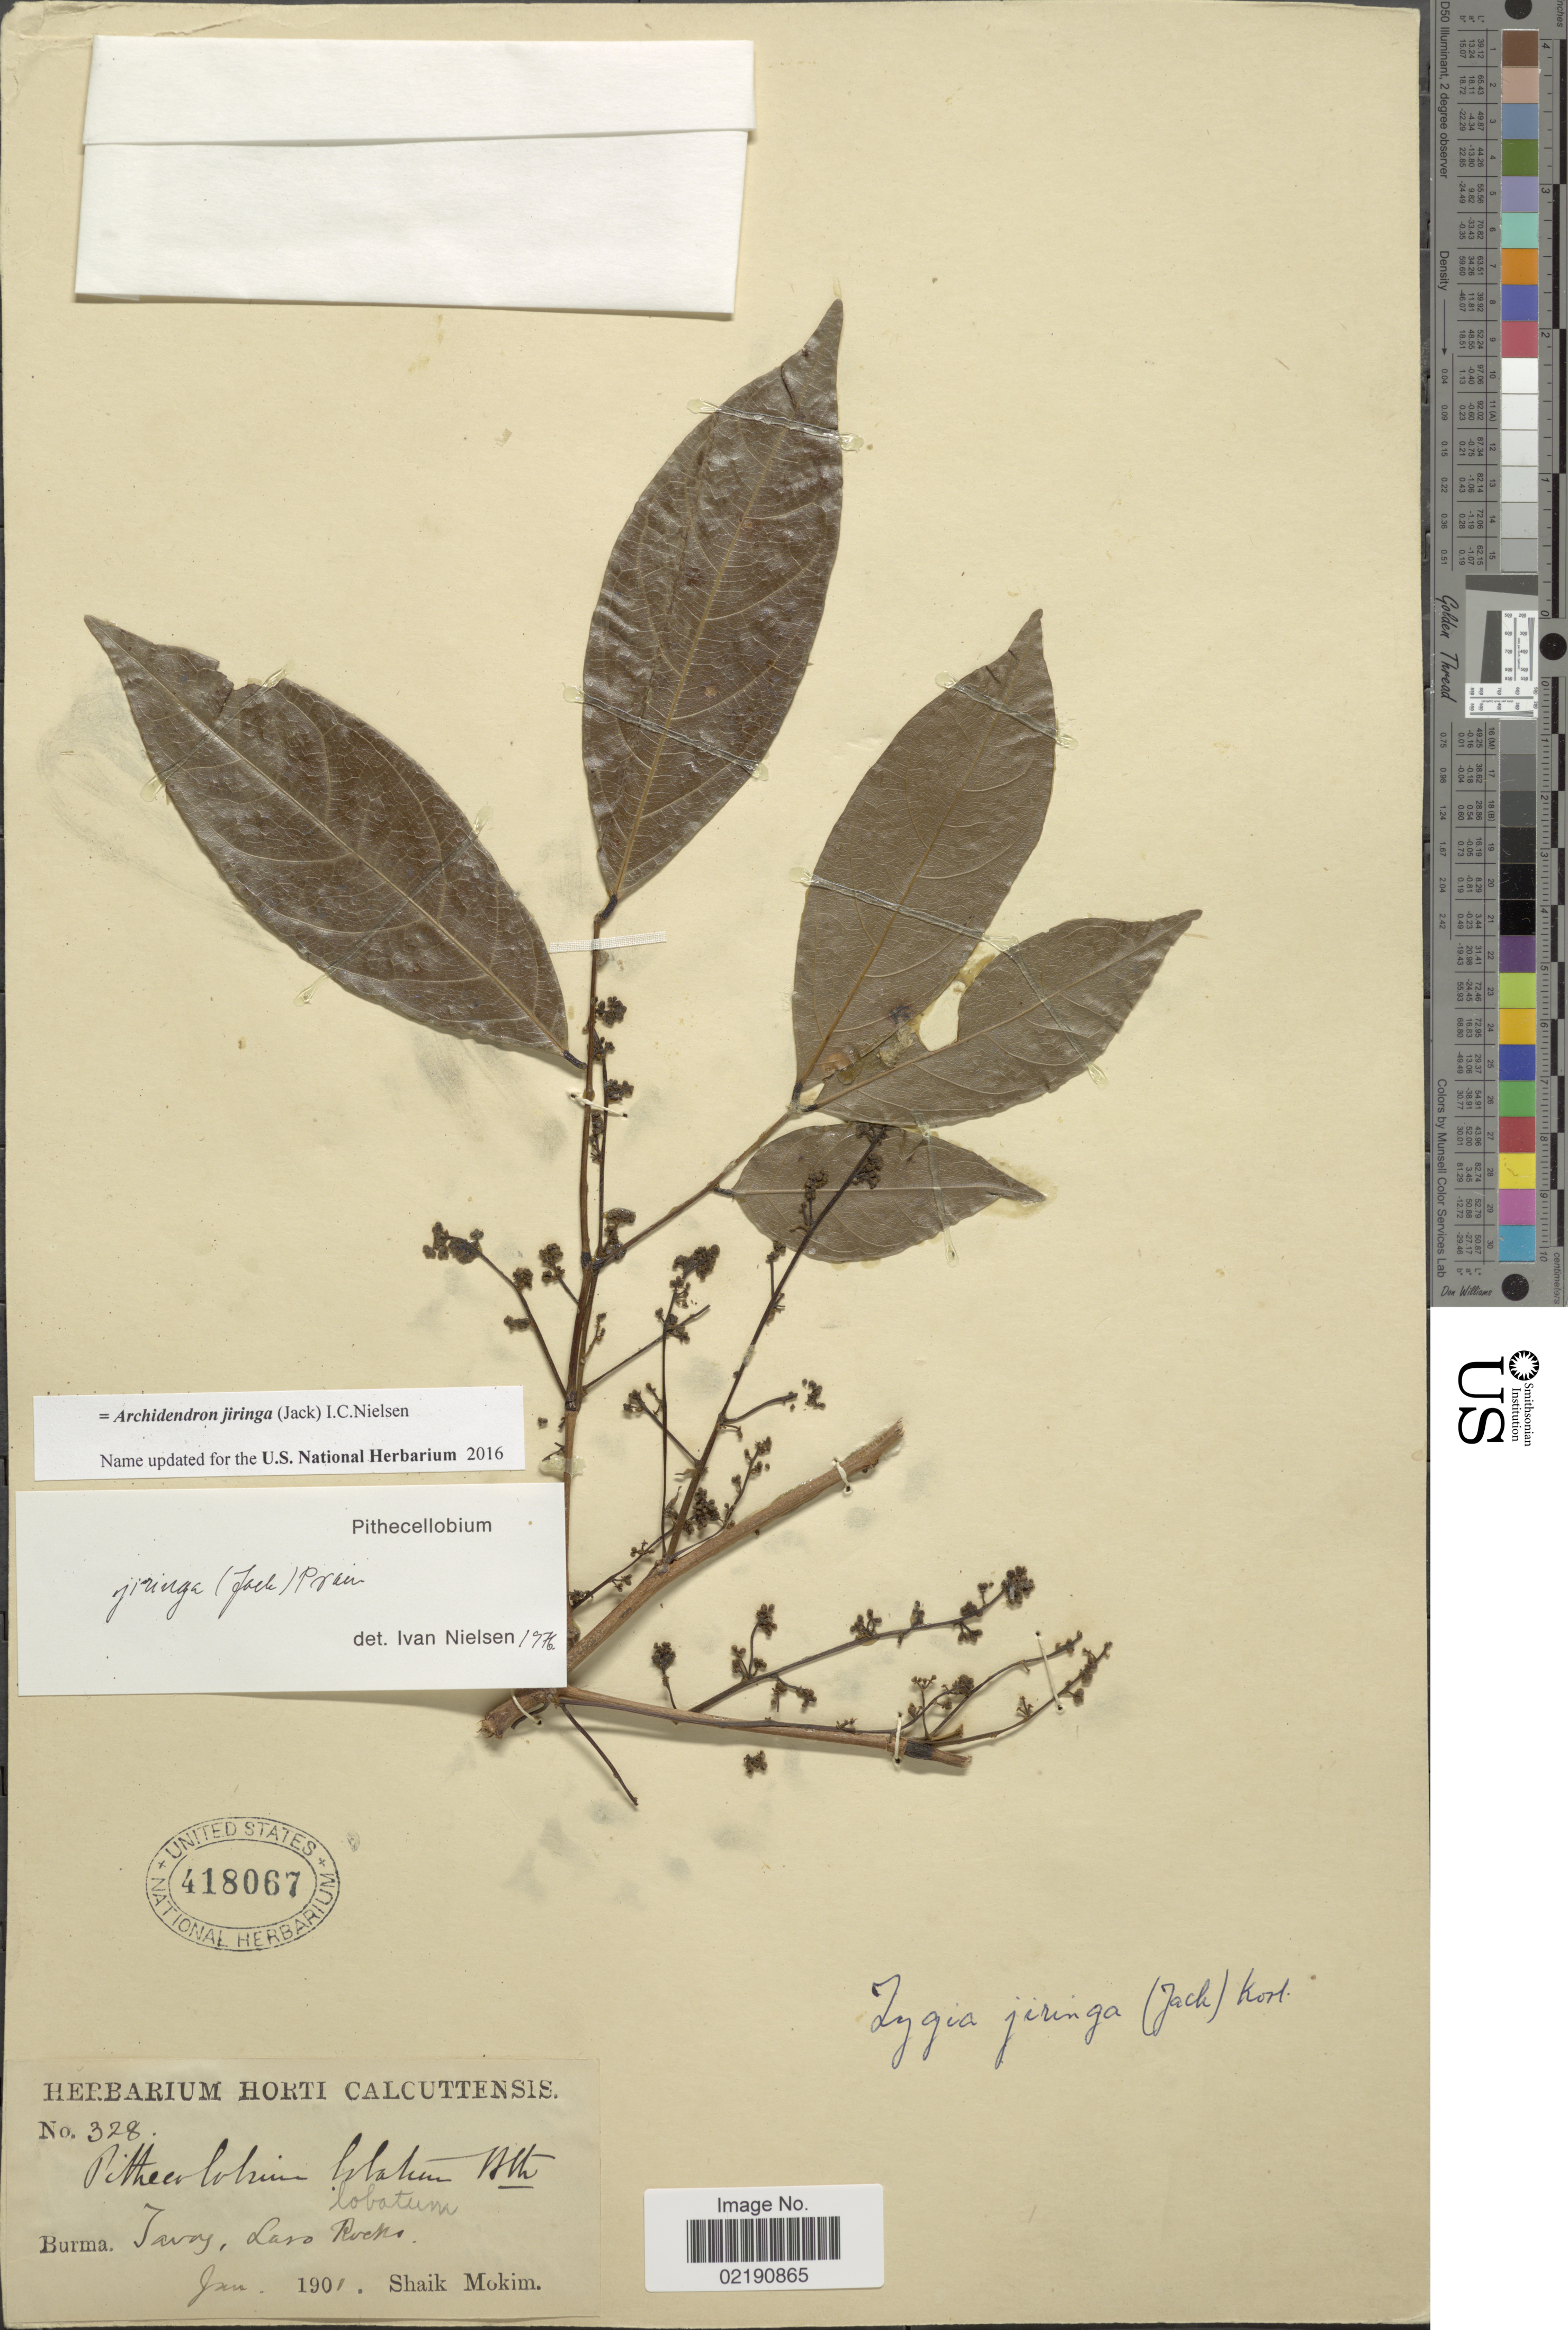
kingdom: Plantae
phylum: Tracheophyta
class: Magnoliopsida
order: Fabales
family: Fabaceae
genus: Archidendron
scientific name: Archidendron jiringa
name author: (Jack) I.C. Nielsen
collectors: S. Mokim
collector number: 328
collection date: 1901-01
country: Myanmar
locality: Javay, Laro Rocks [interpreted]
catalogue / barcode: US 418067